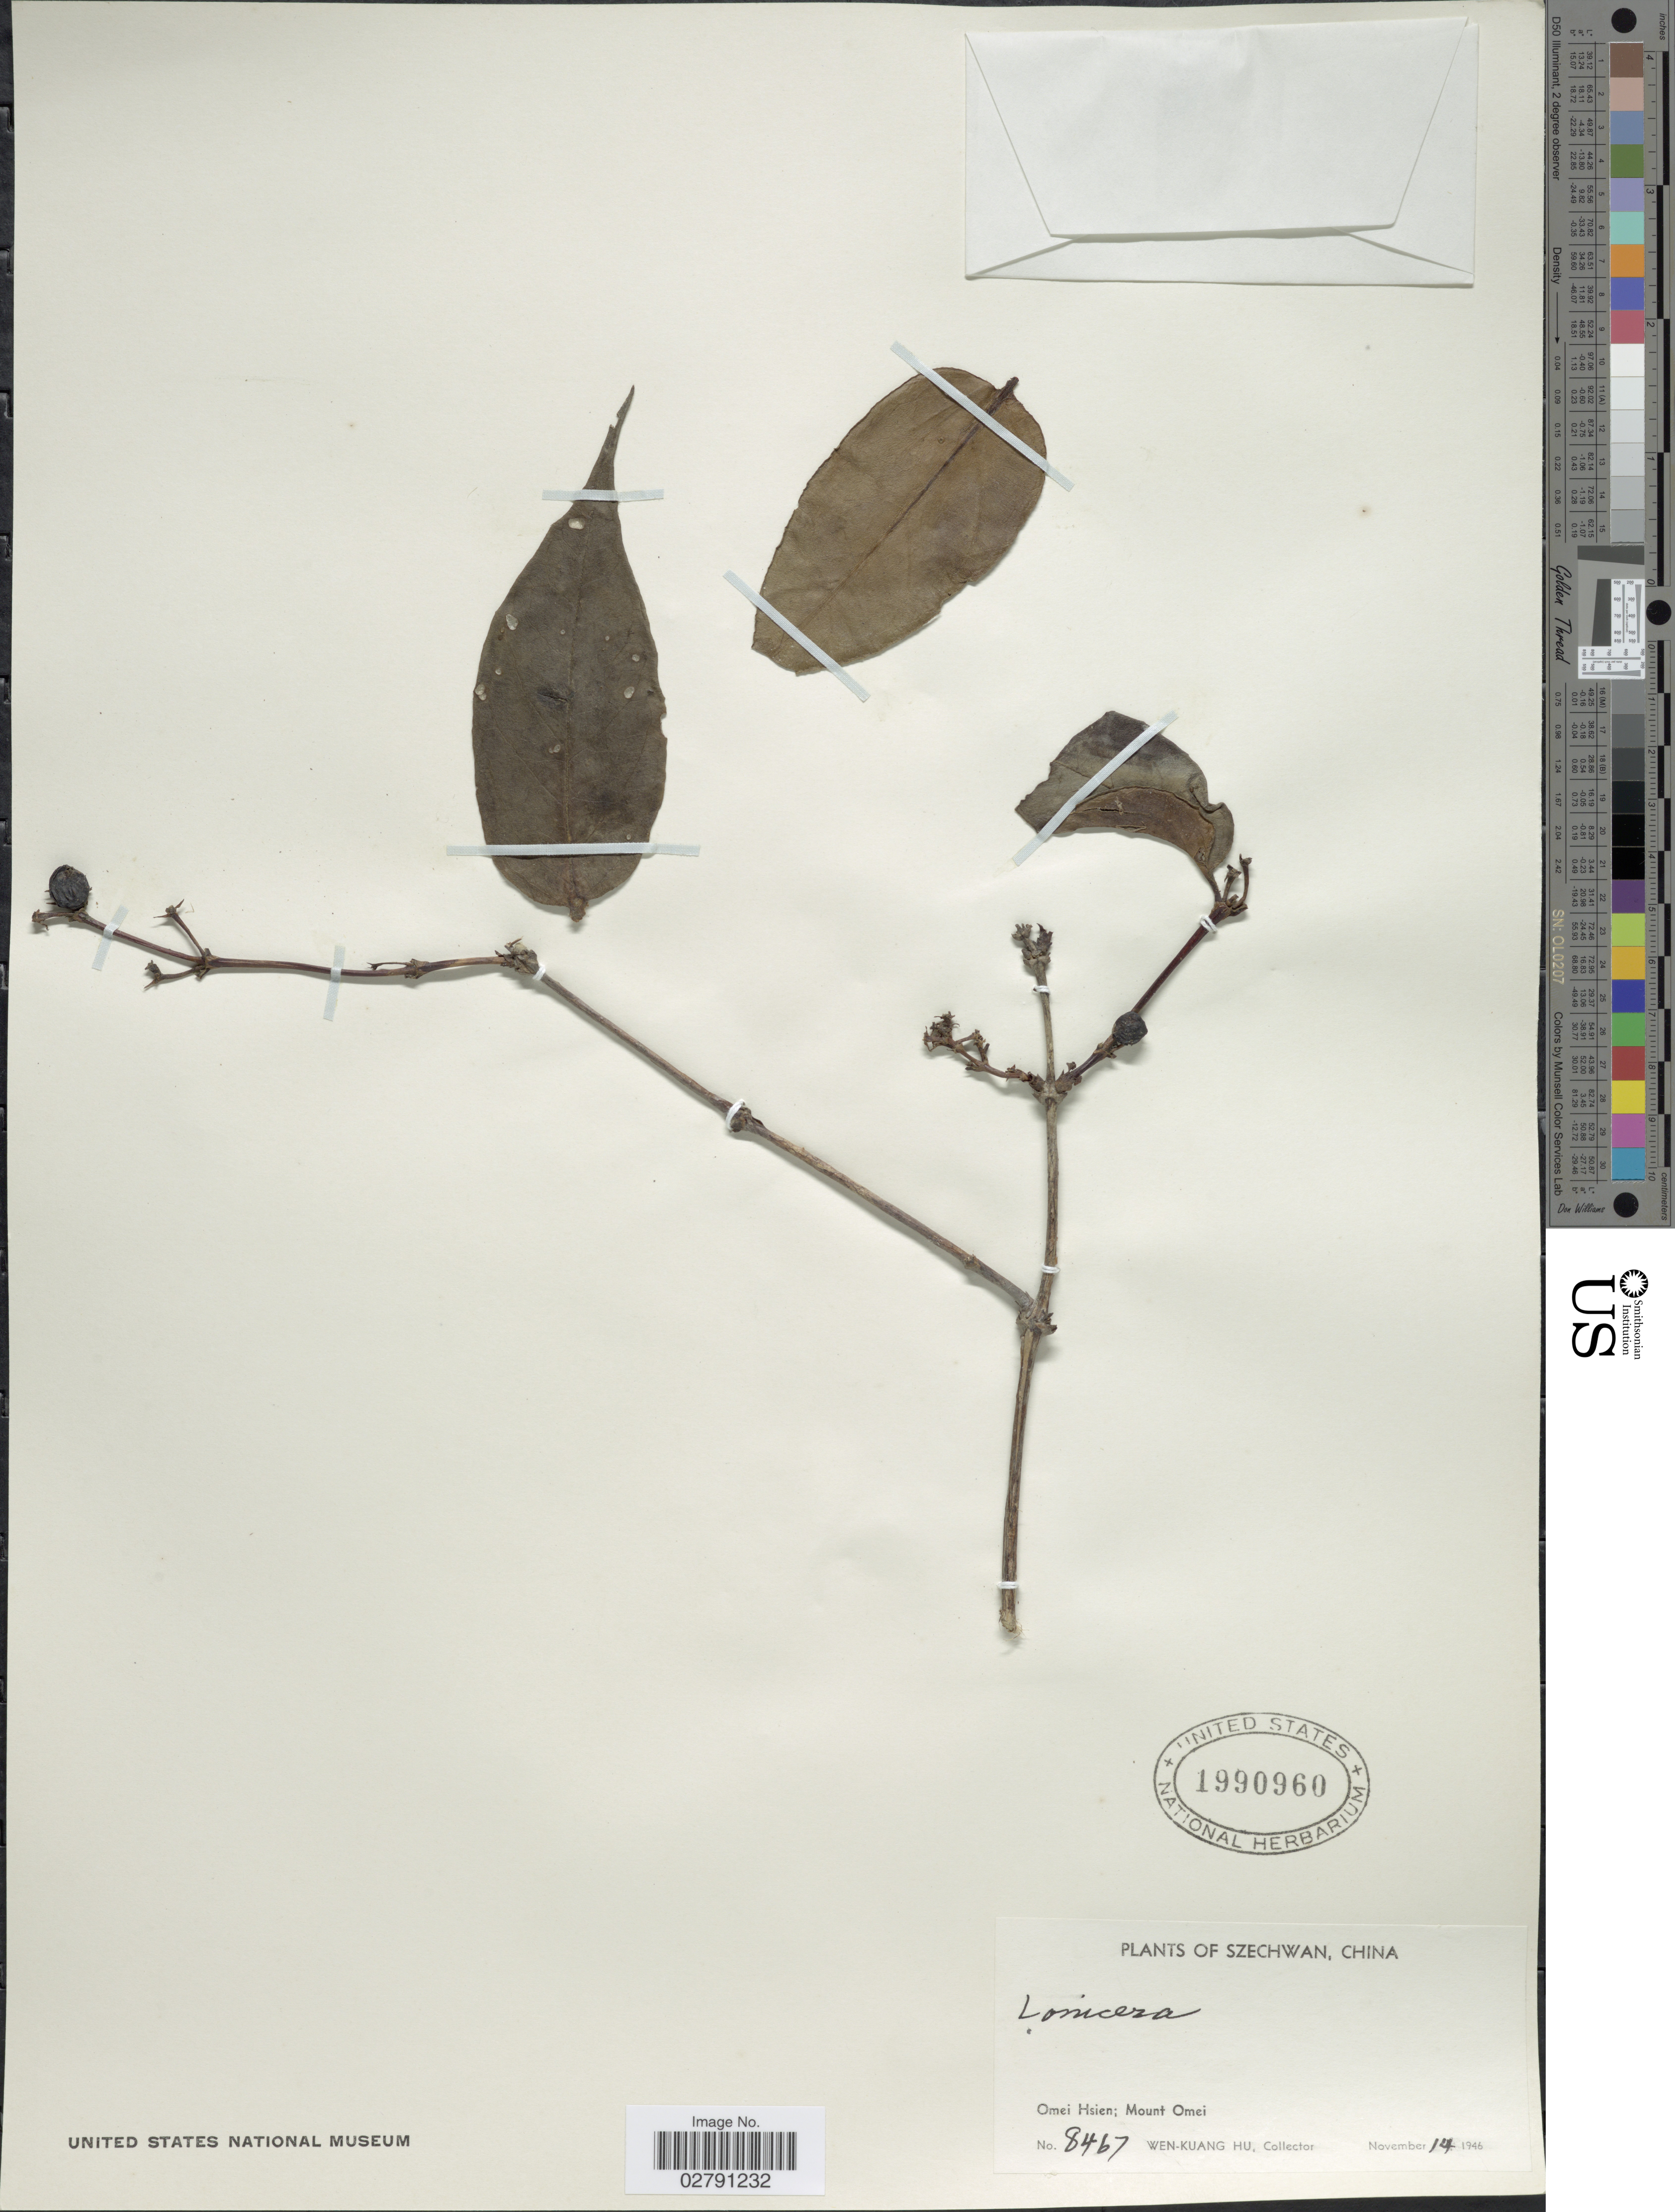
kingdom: Plantae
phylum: Tracheophyta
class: Magnoliopsida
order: Dipsacales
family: Caprifoliaceae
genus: Lonicera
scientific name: Lonicera sp.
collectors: W. K. Hu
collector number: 8467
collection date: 1946-11-14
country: China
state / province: Sichuan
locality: Szechwan. Omei Hsien; Mount Omei.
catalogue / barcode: US 1990960